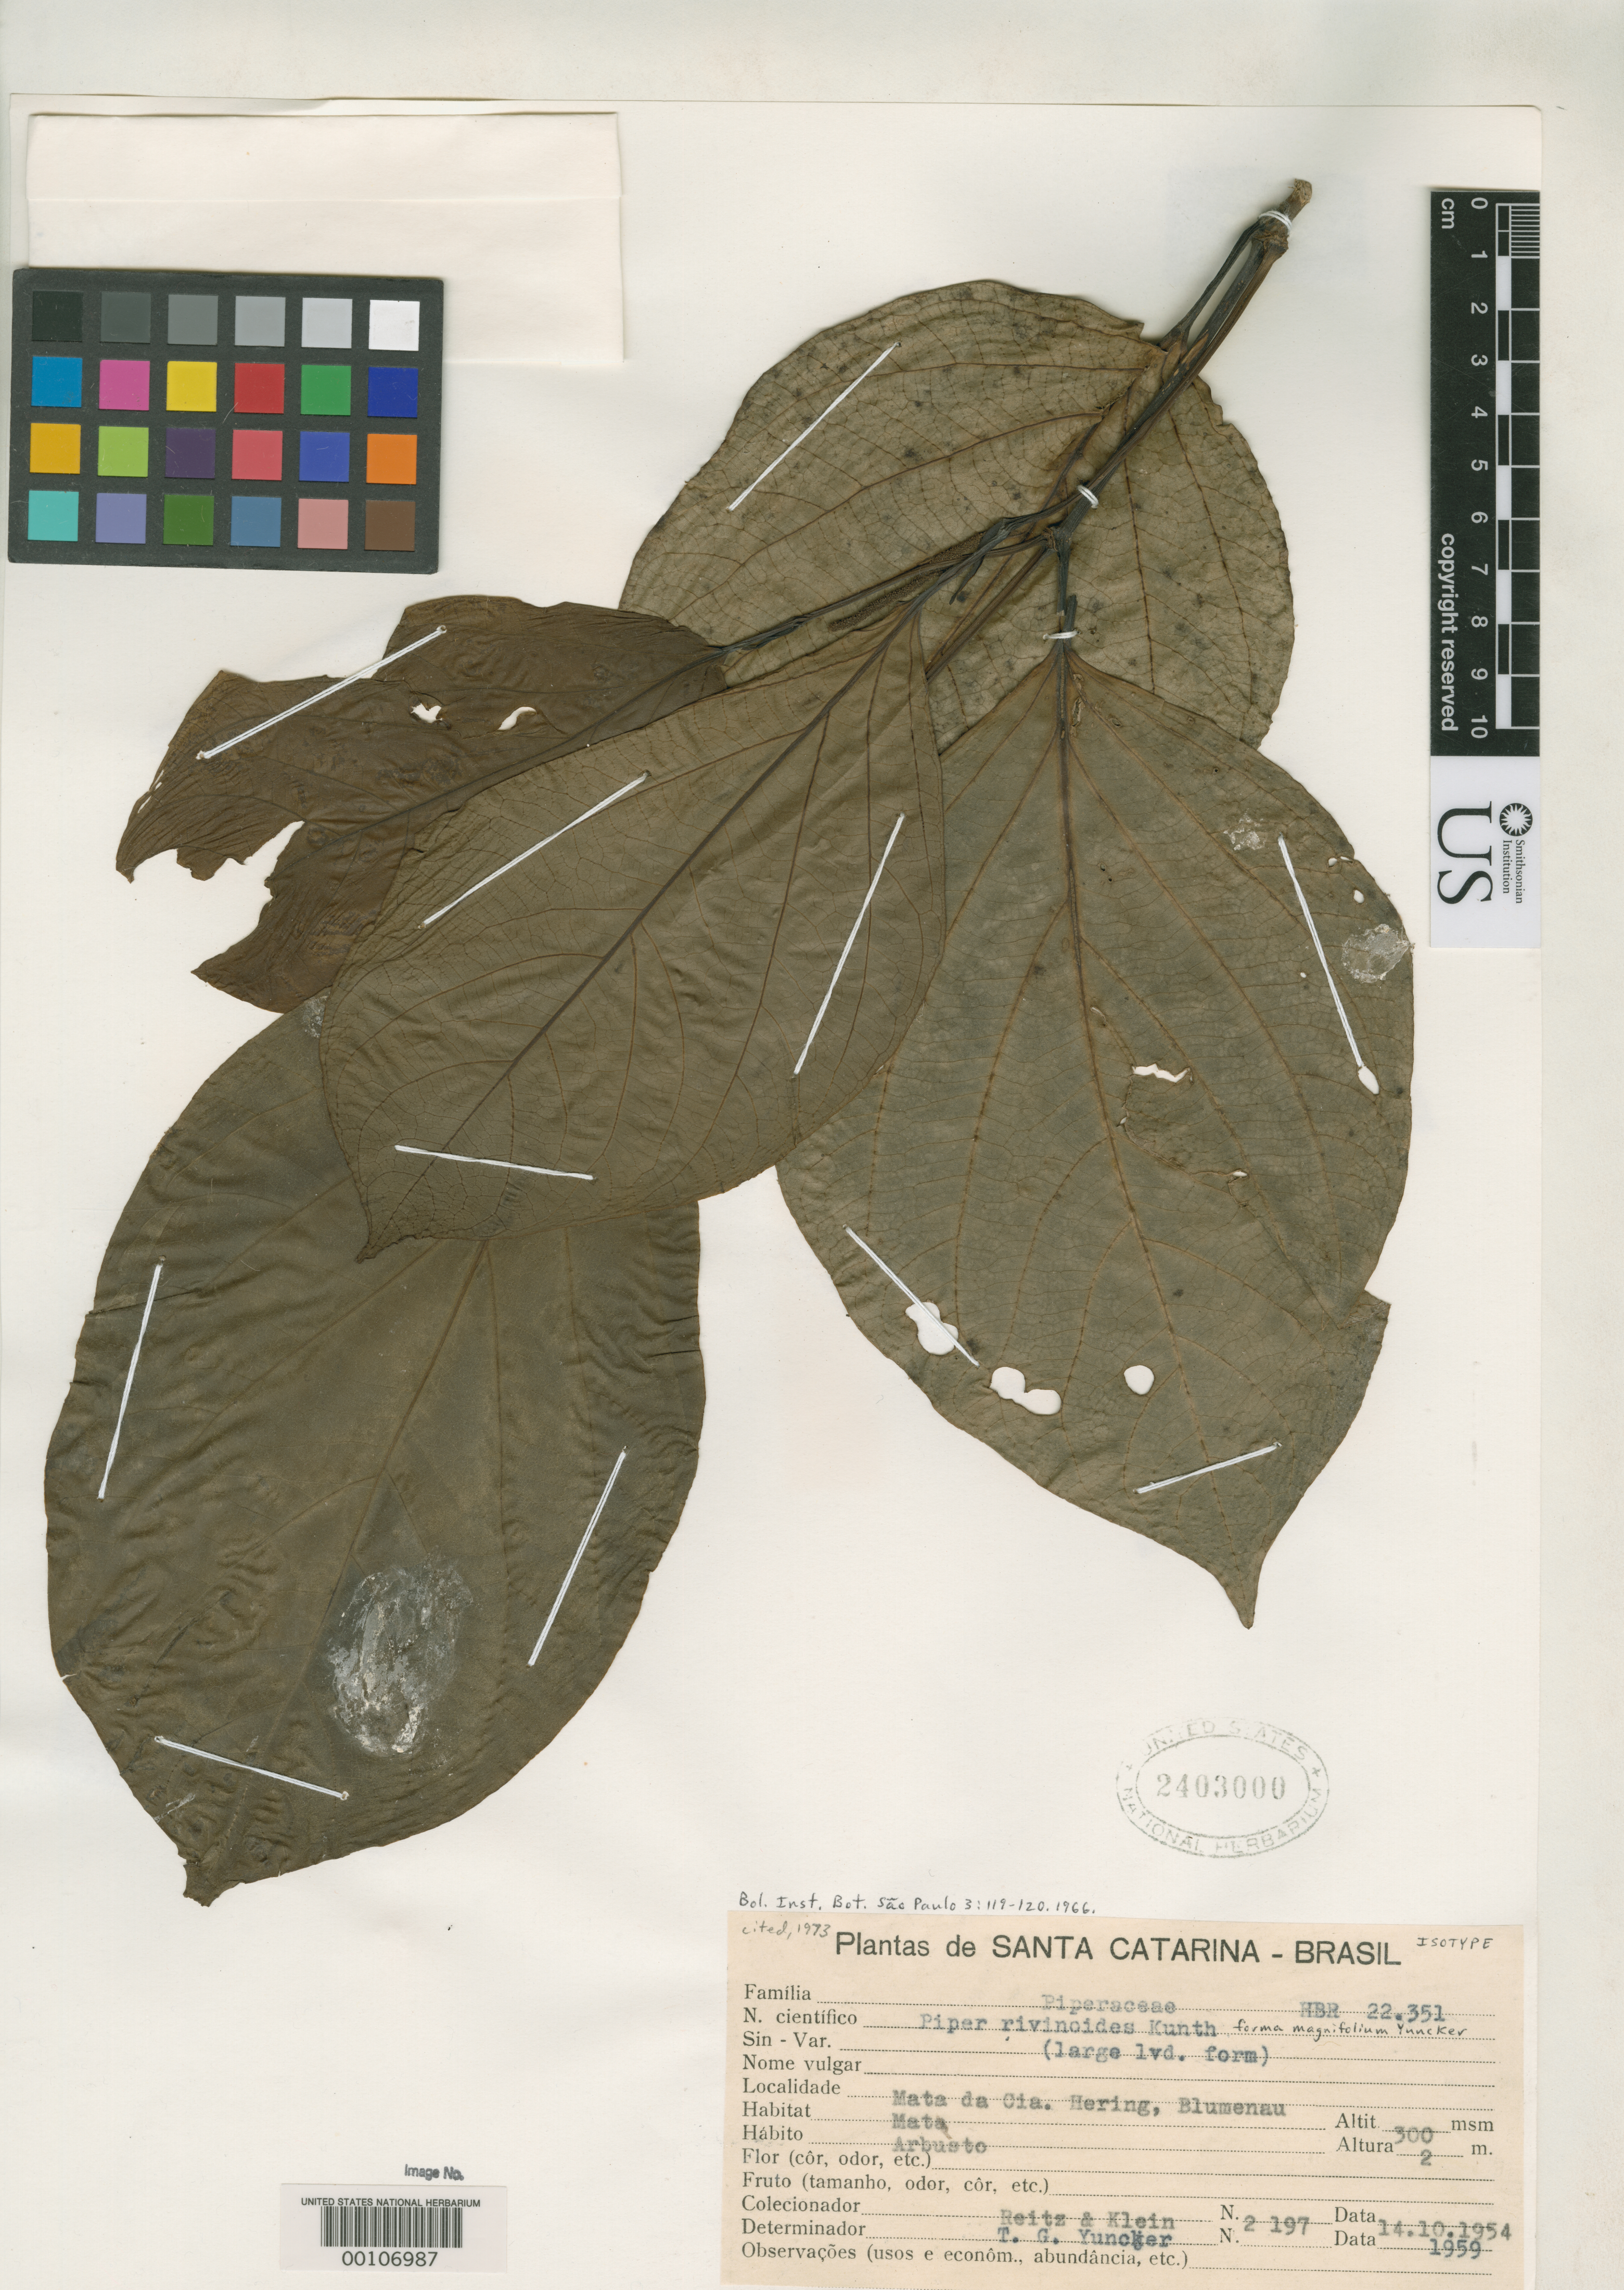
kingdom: Plantae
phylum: Tracheophyta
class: Magnoliopsida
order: Piperales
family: Piperaceae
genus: Piper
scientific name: Piper rivinoides f. magnifolium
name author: Yunck.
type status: Isotype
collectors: R. Reitz & R. M. Klein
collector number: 2197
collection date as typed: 14 Oct 1954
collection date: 1954-10-14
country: Brazil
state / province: Santa Catarina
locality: Mata da Cia. Hering, Blumenau.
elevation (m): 300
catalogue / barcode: US 2403000